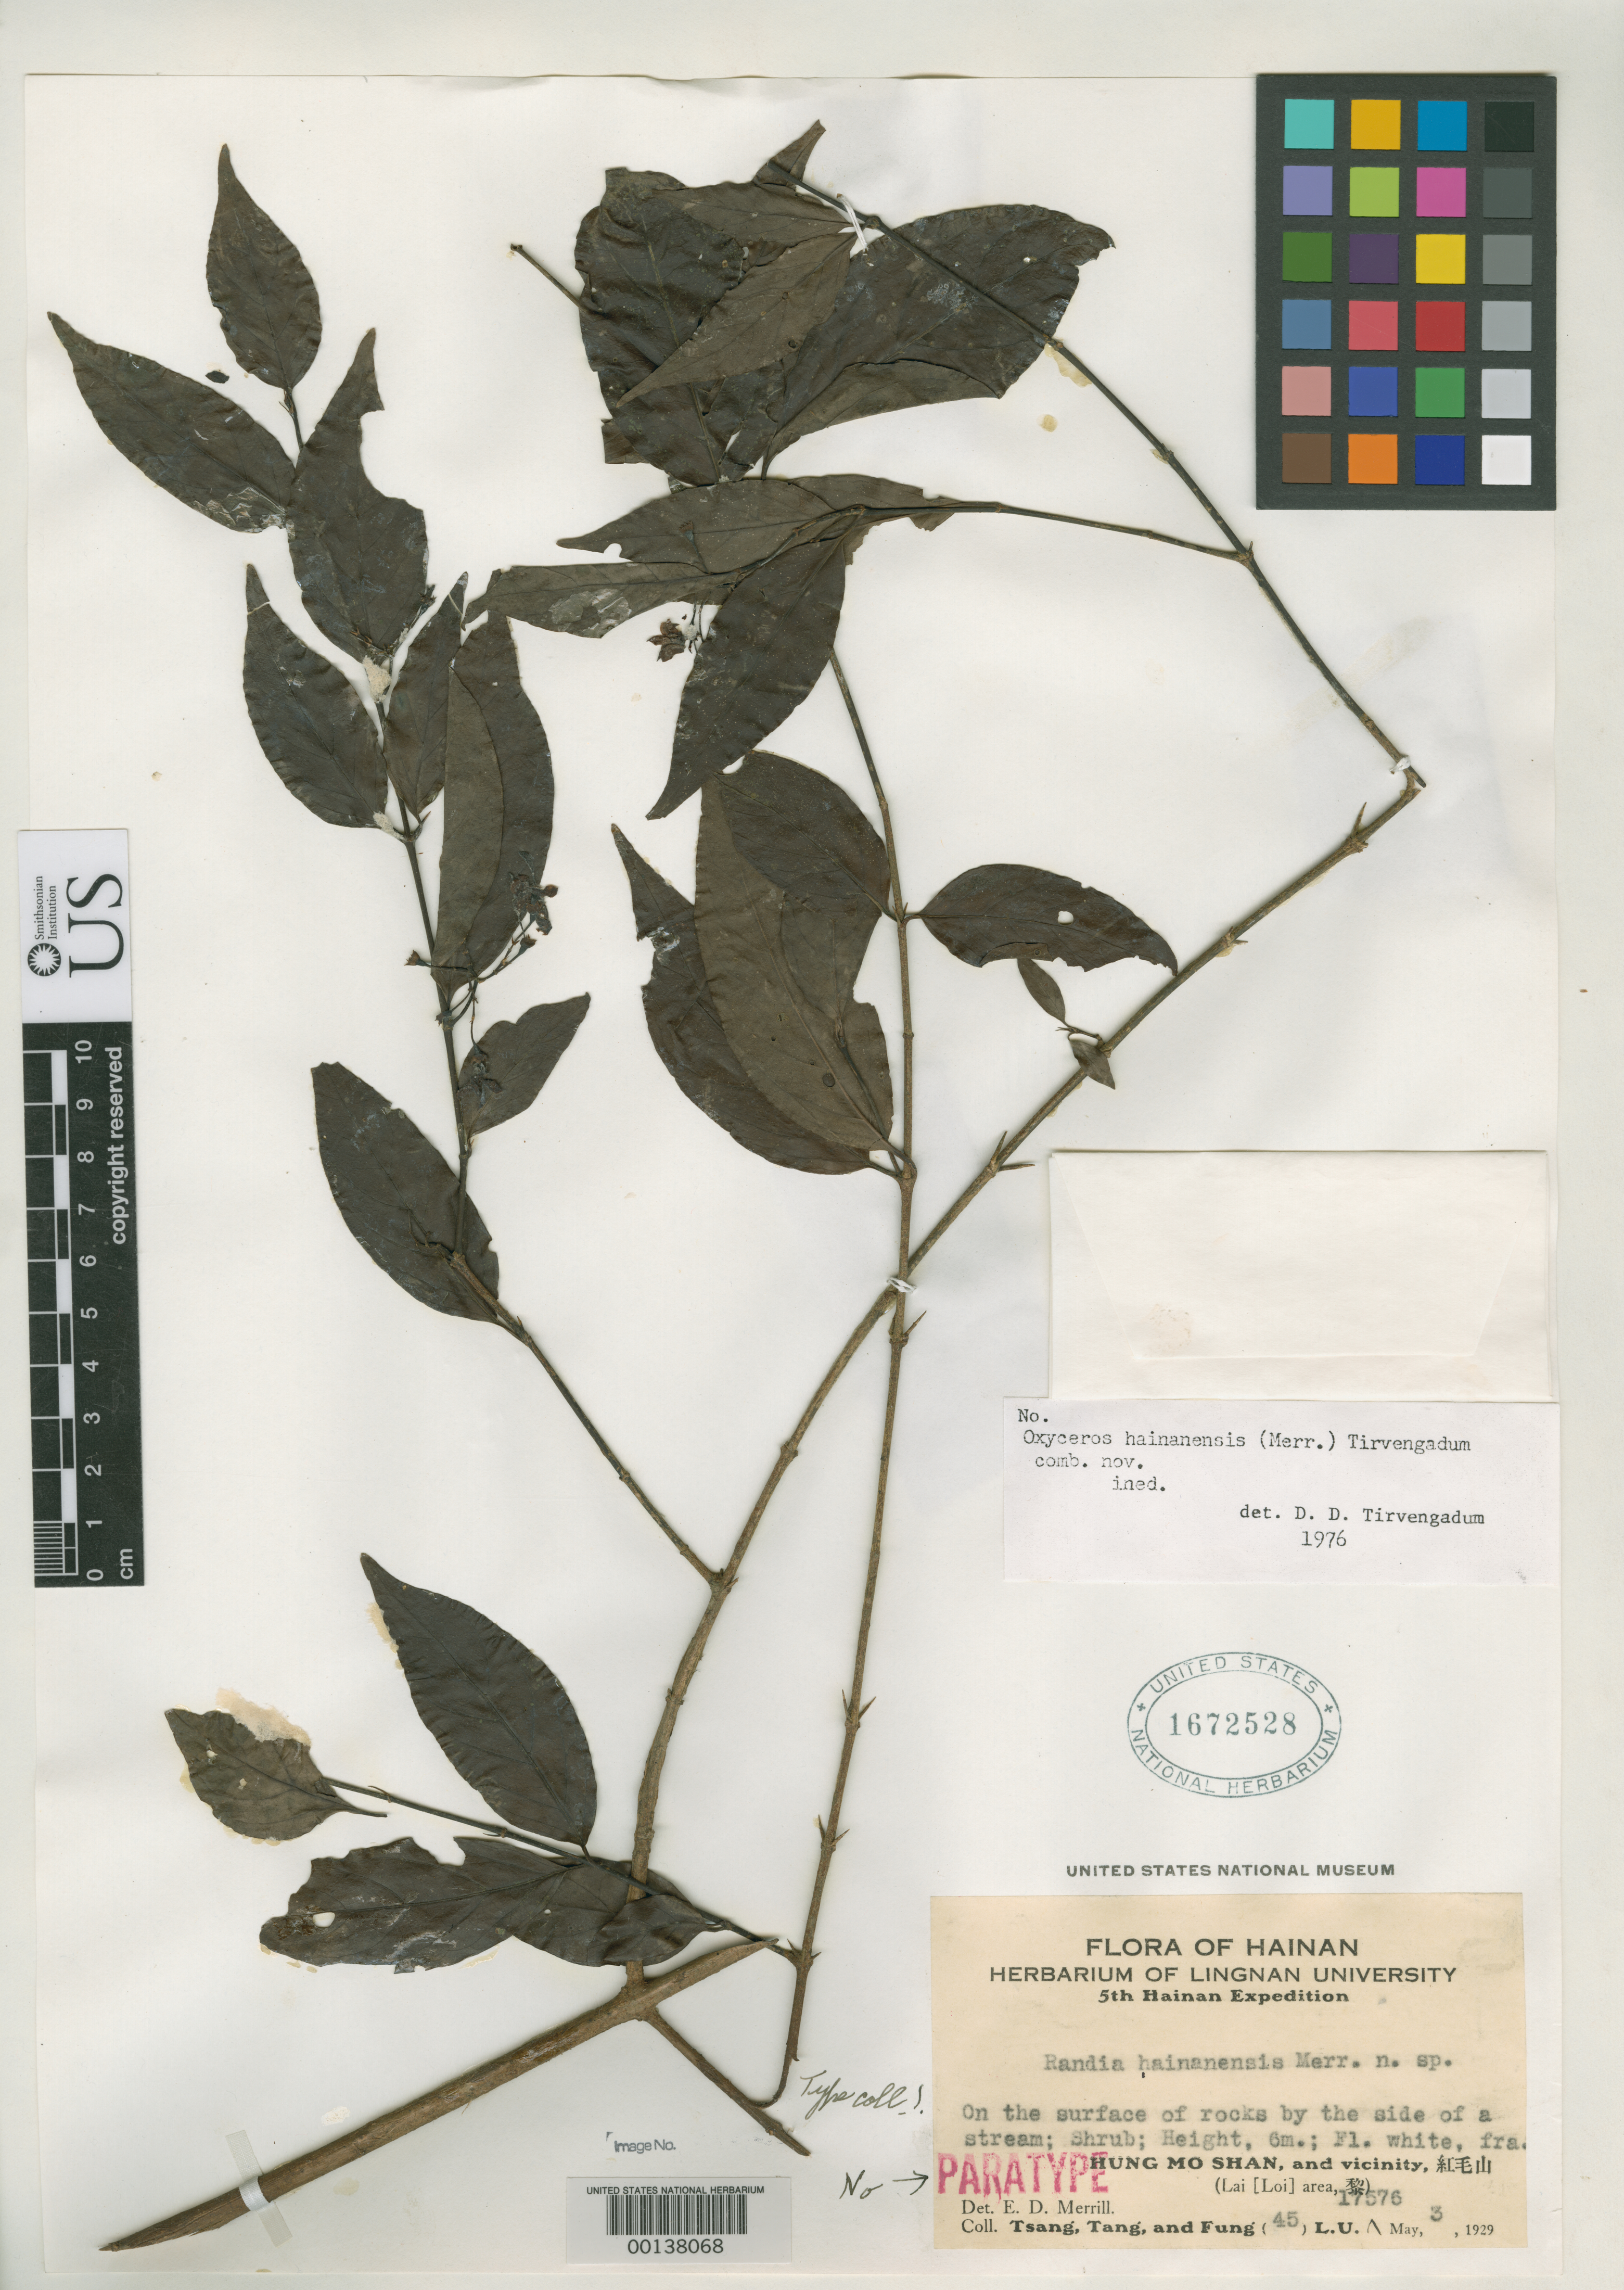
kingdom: Plantae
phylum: Tracheophyta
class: Magnoliopsida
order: Gentianales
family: Rubiaceae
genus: Randia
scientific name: Randia hainanensis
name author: Merr.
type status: Isotype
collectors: W. T. Tsang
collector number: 17576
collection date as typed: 03 May 1929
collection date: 1929-05-03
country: China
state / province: Hainan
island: Hainan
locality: Hung Mo Shan and vicinity.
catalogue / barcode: US 1672528